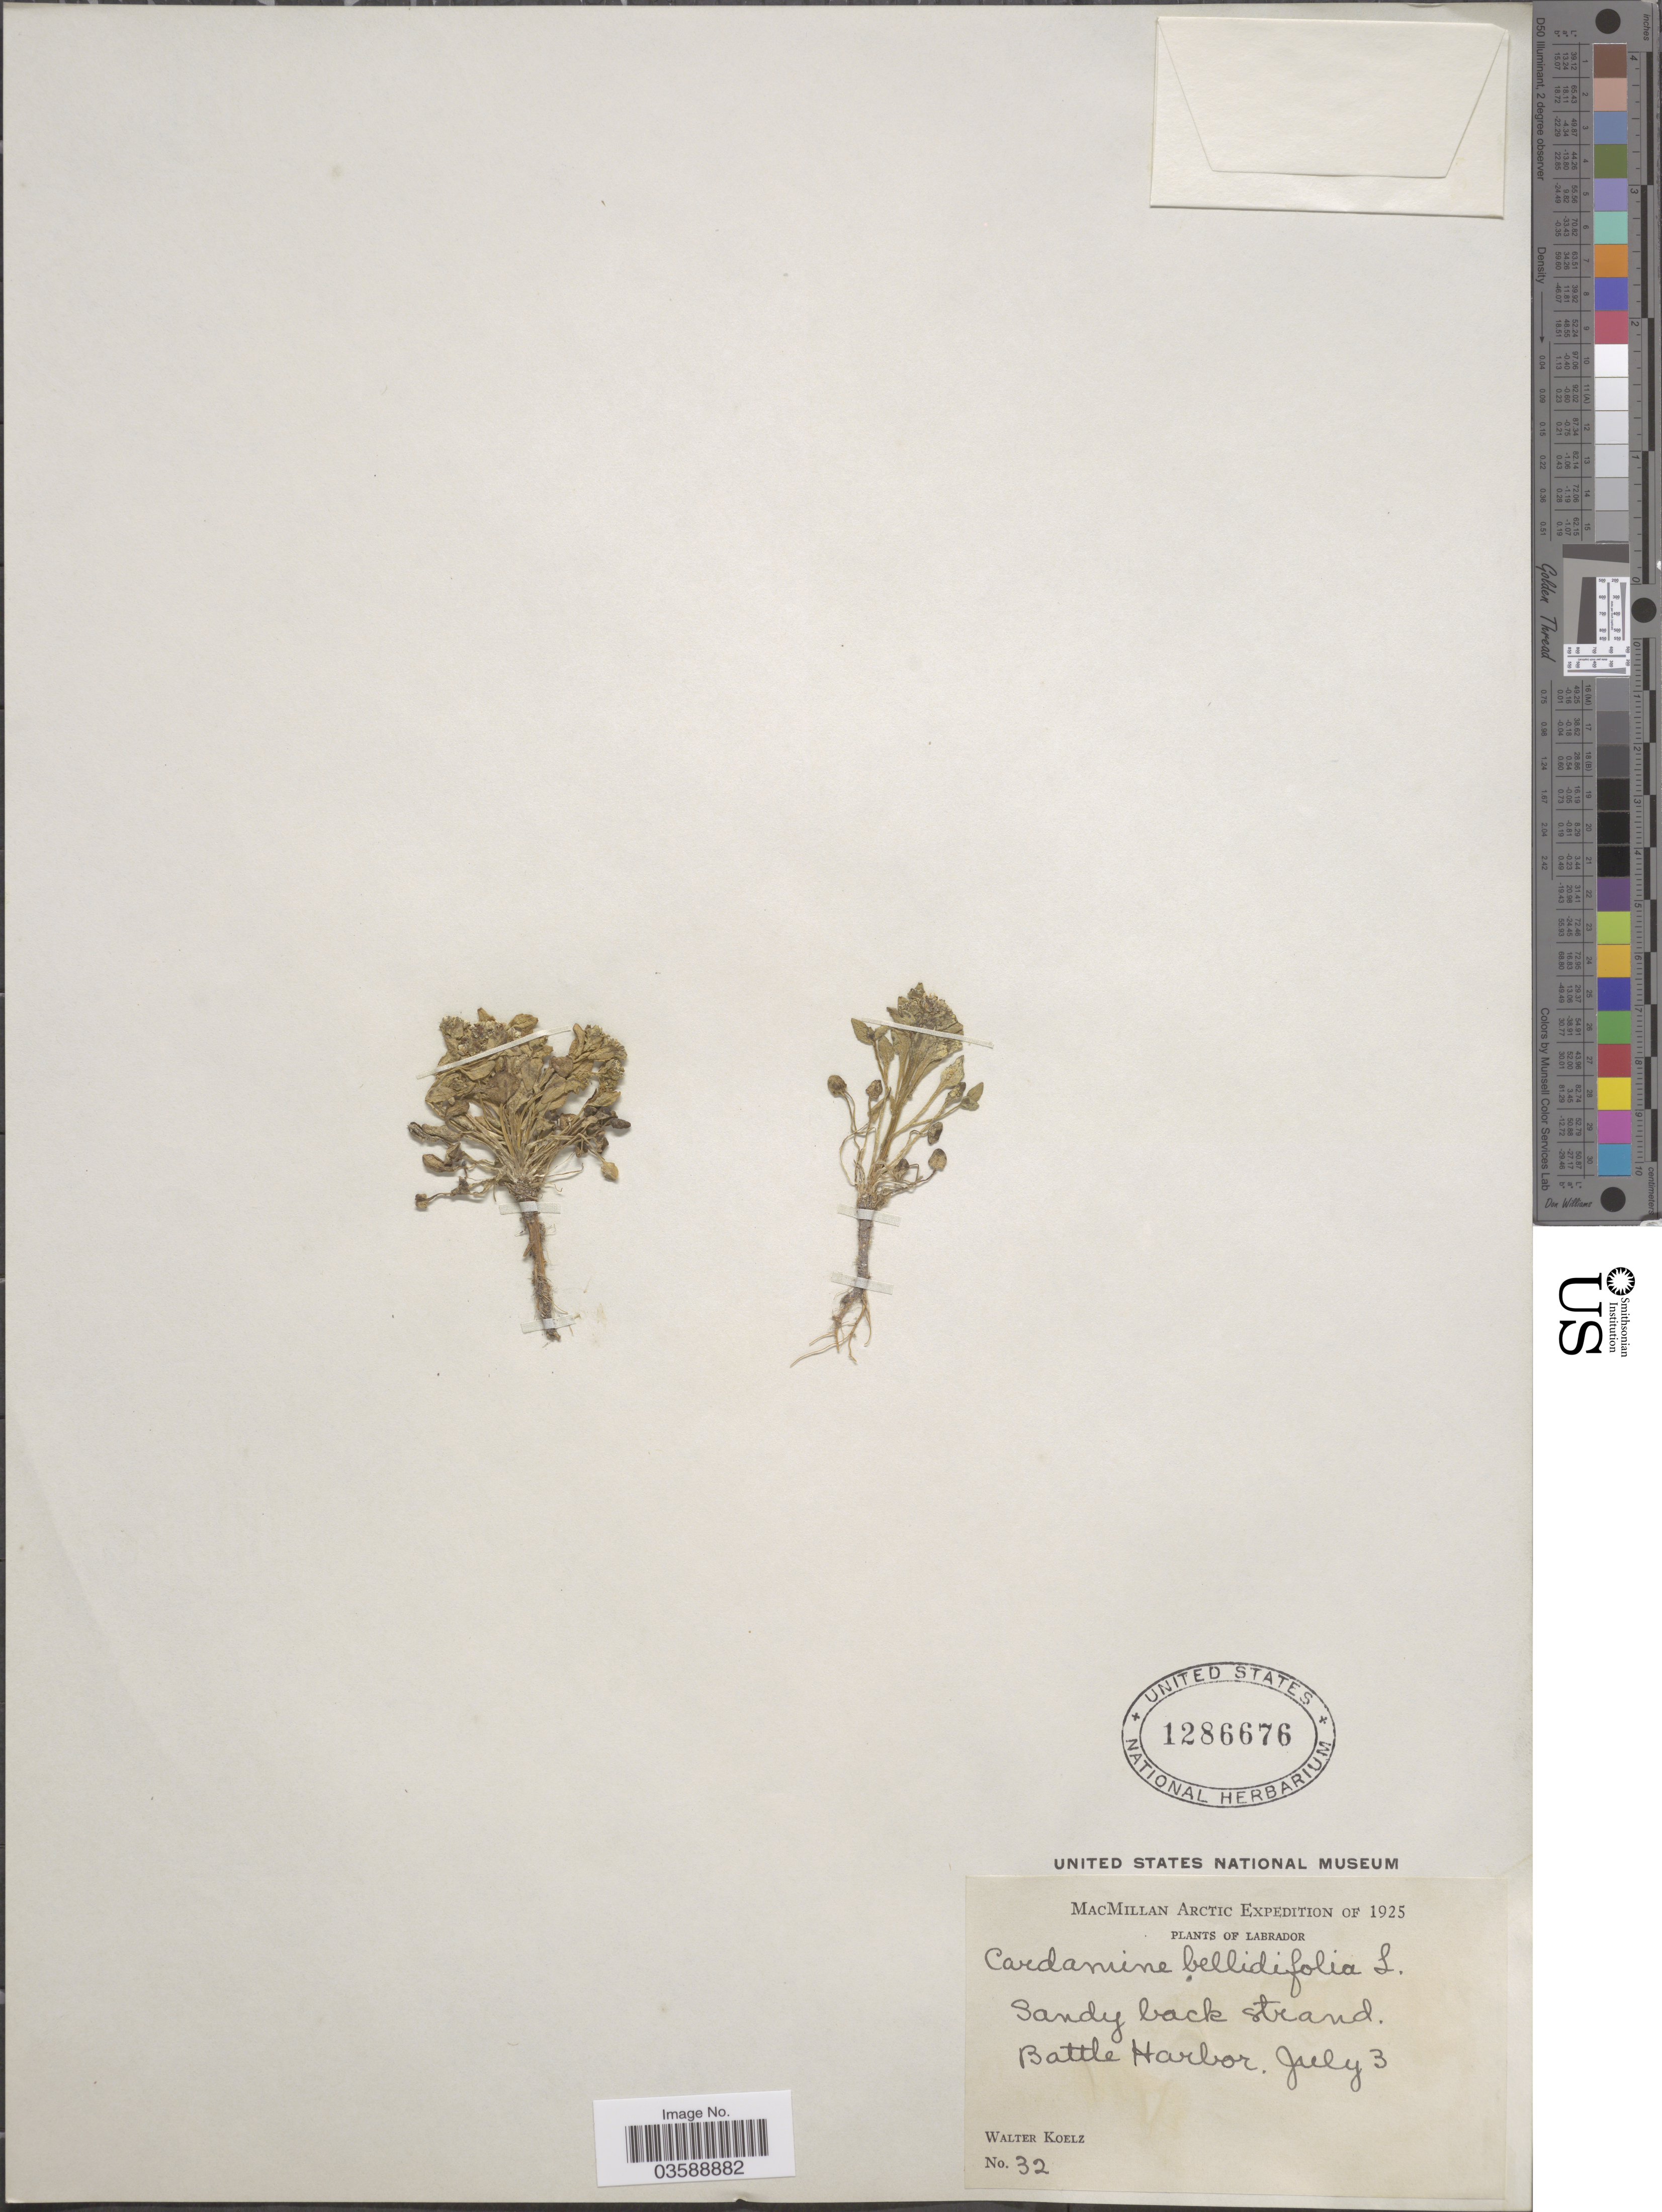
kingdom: Plantae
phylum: Tracheophyta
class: Magnoliopsida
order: Brassicales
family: Brassicaceae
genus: Cardamine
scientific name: Cardamine bellidifolia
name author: L.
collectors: W. N. Koelz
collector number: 32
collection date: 1925-07-03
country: Canada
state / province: Newfoundland and Labrador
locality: Labrador. Battle Harbor.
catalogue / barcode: US 1286676